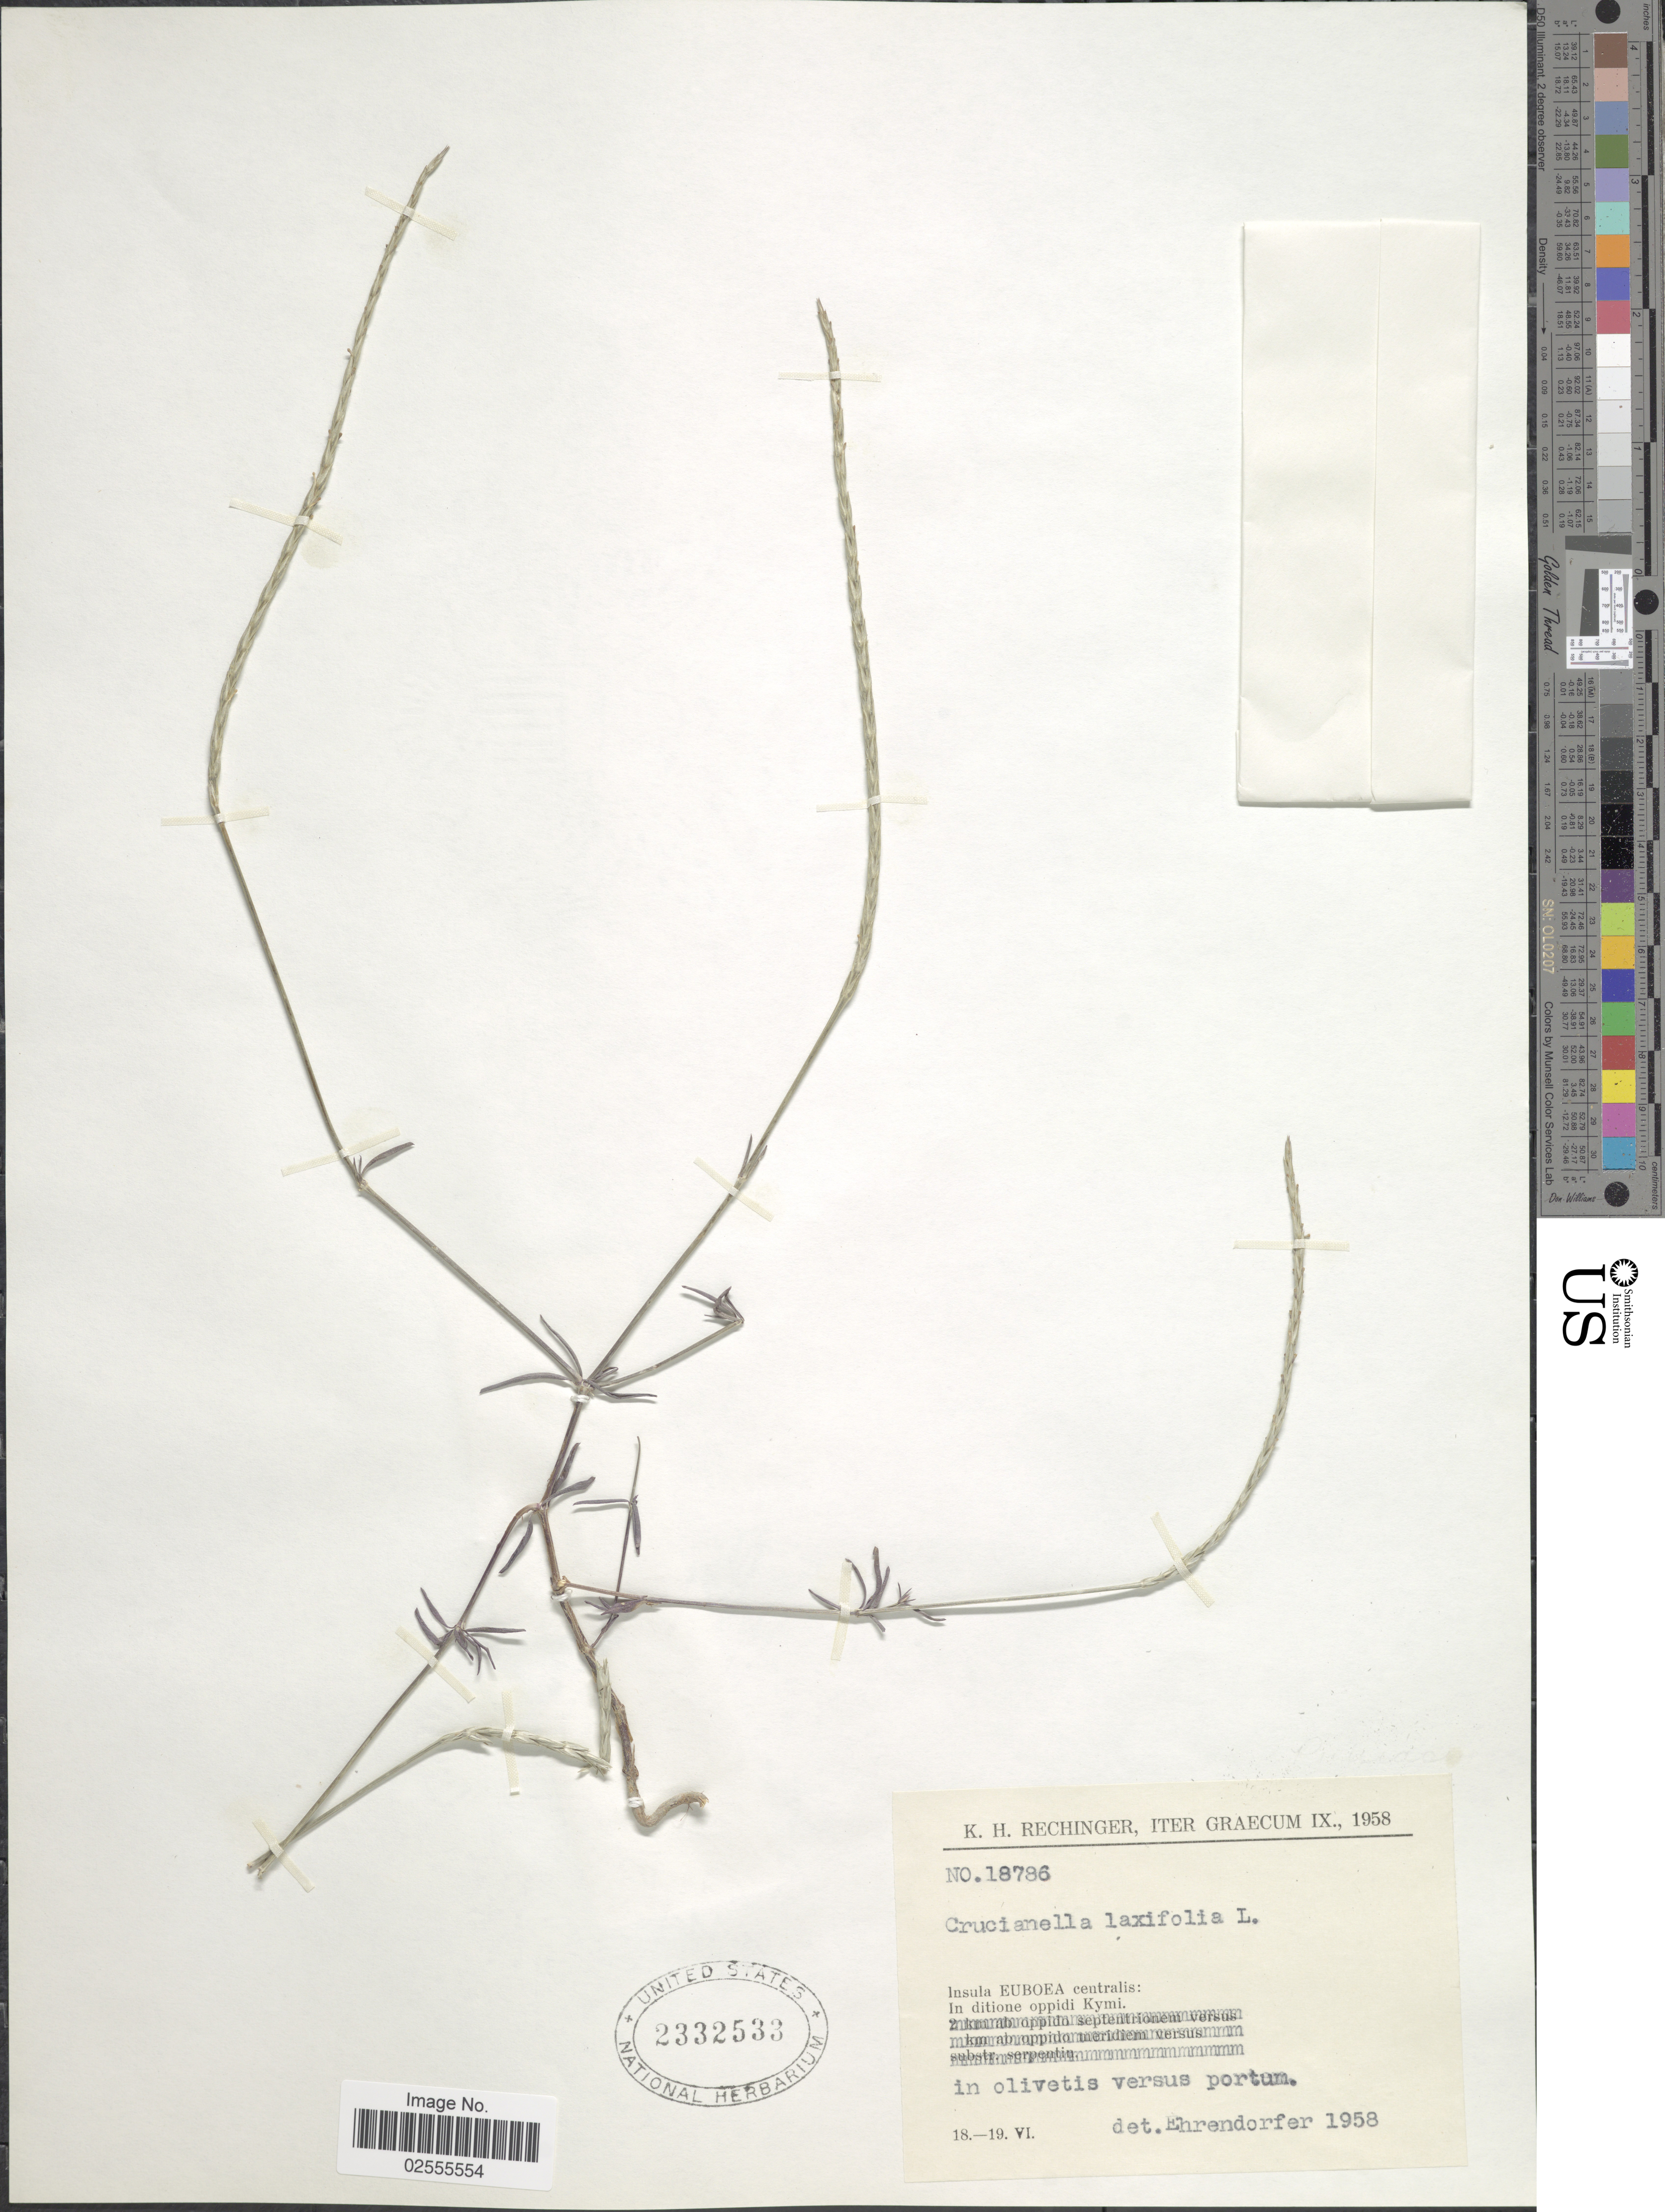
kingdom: Plantae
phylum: Tracheophyta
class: Magnoliopsida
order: Gentianales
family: Rubiaceae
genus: Crucianella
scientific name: Crucianella latifolia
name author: L.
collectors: K. H. Rechinger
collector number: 18786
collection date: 1958-06-18/1958-06-19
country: Greece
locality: Iter Graecum IX, Insula Euboea centralis: in ditione oppidi Kymi.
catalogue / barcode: US 2332533